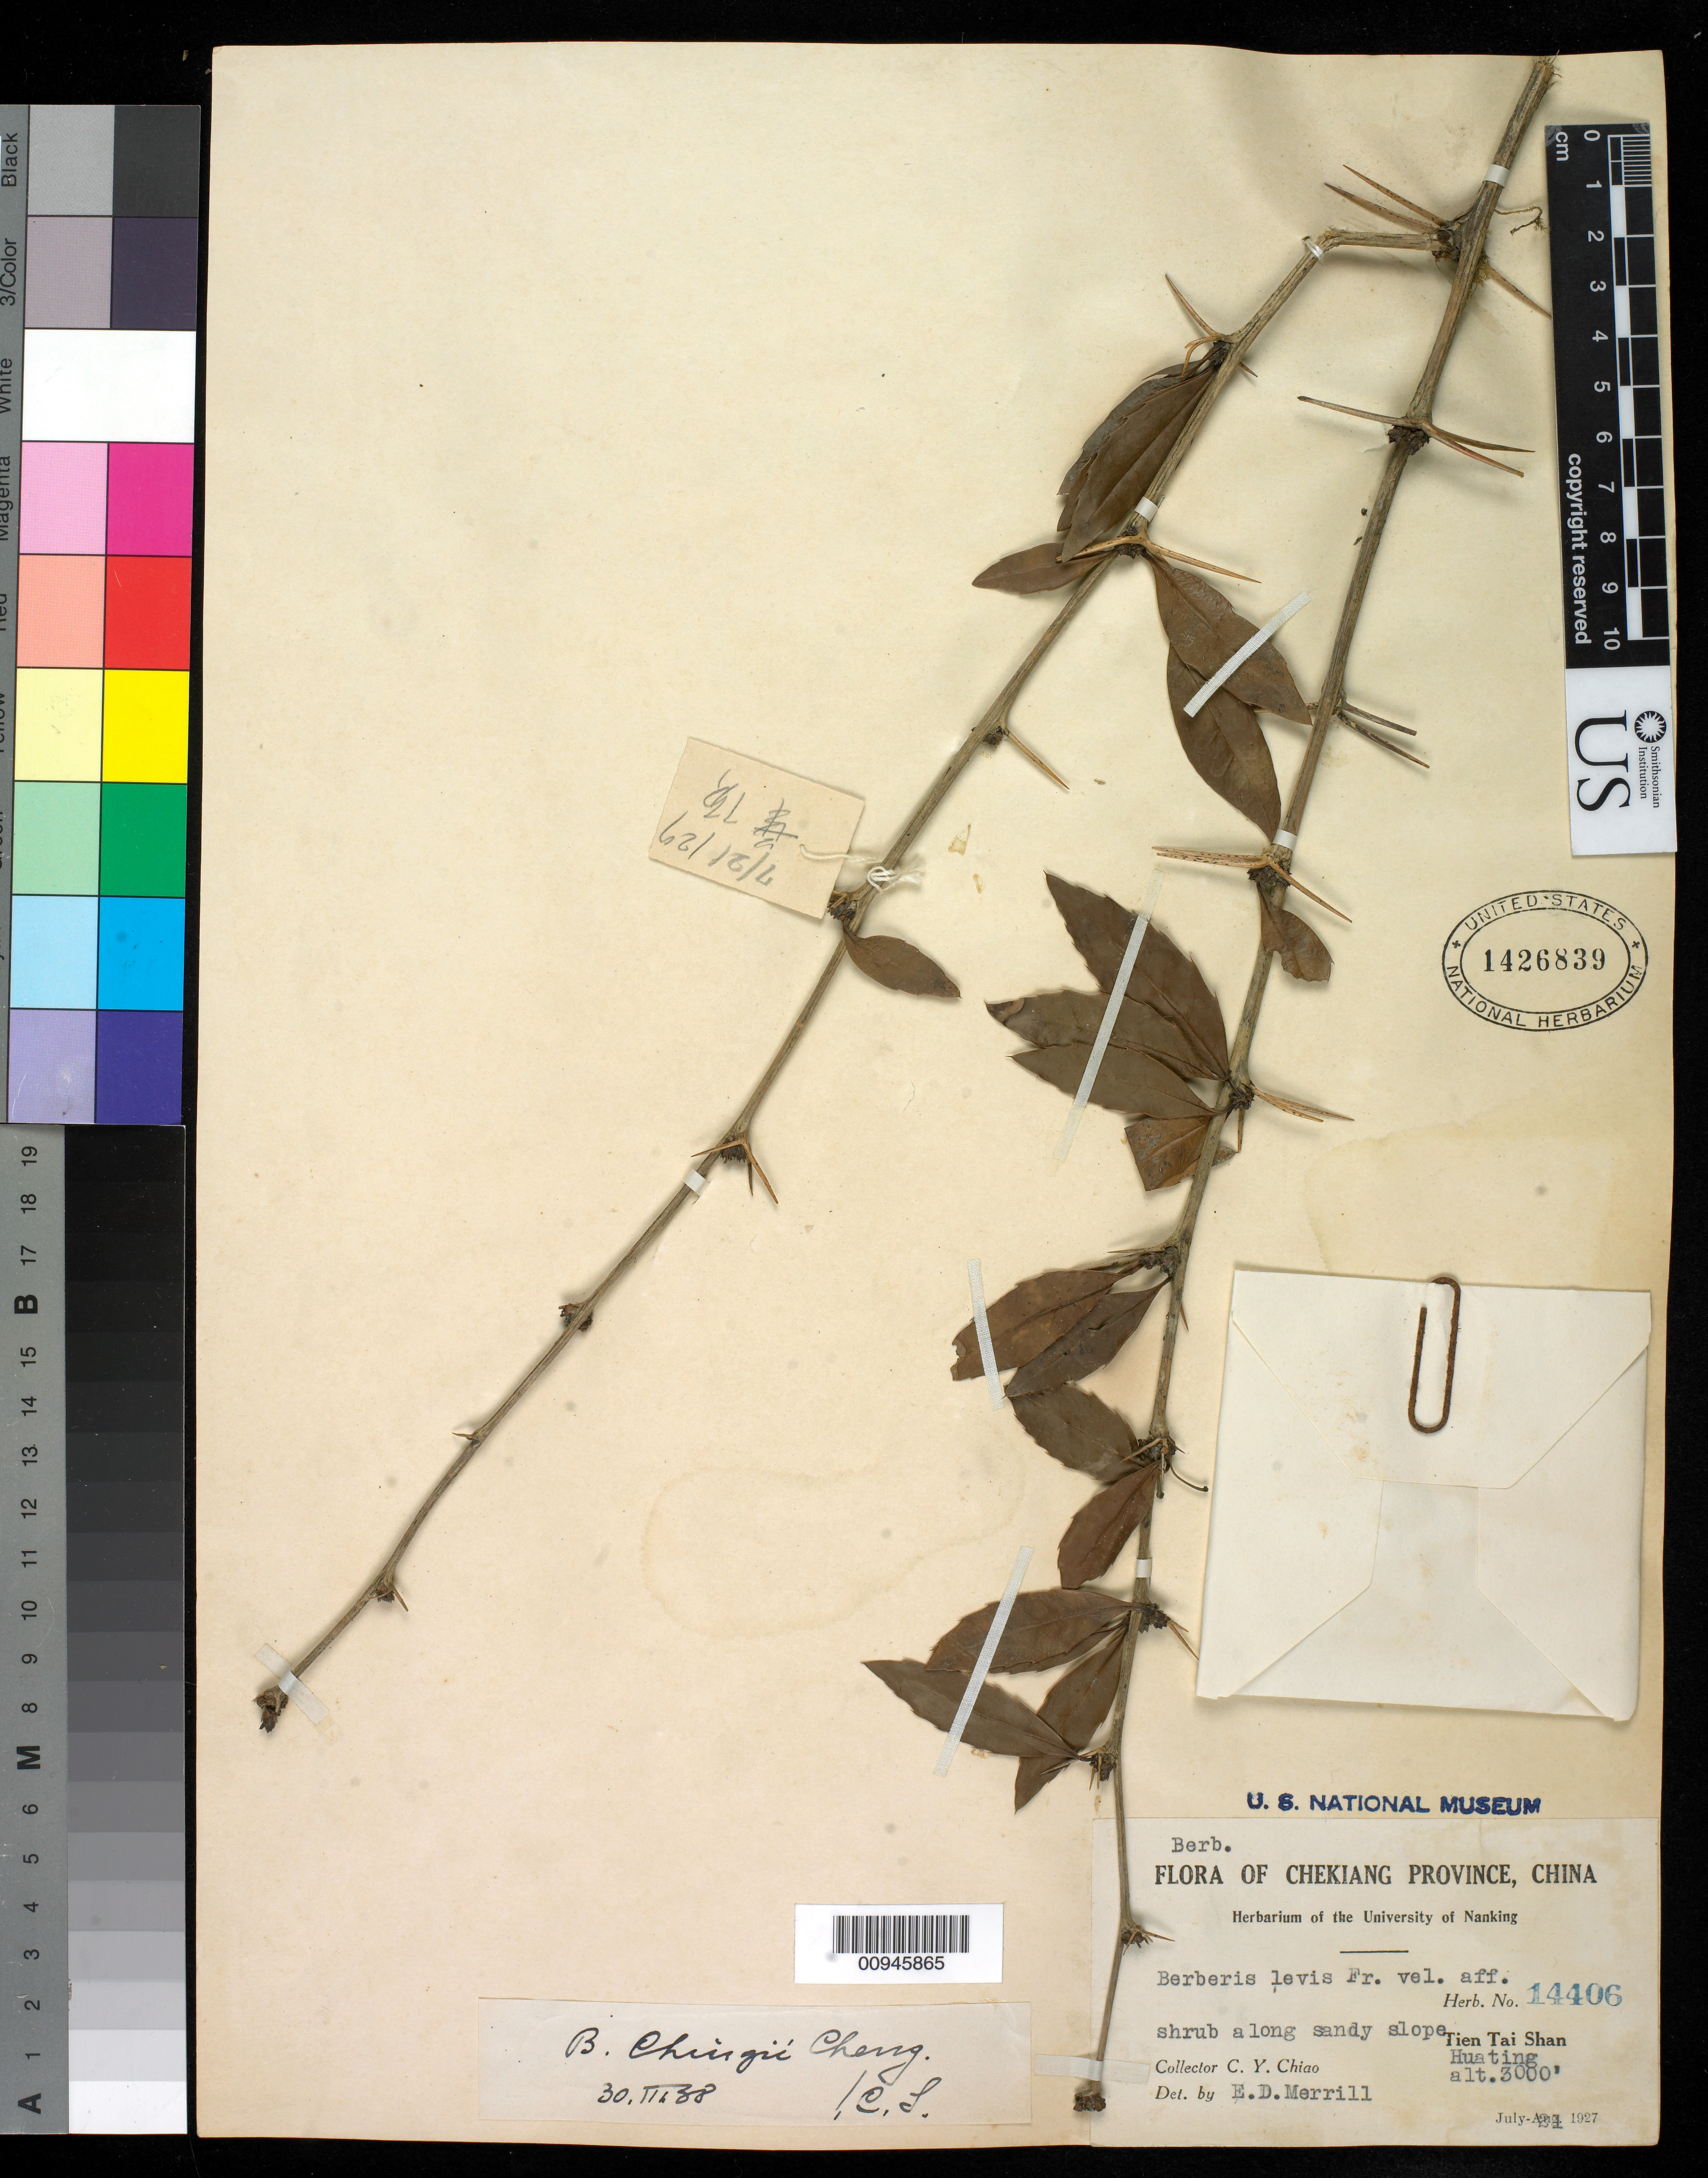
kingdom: Plantae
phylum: Tracheophyta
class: Magnoliopsida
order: Ranunculales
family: Berberidaceae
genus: Berberis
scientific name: Berberis chingii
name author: Cheng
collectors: C. Y. Chiao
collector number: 14406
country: China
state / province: Zhejiang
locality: Tien Tai Shan, Huating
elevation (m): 914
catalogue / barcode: US 1426839